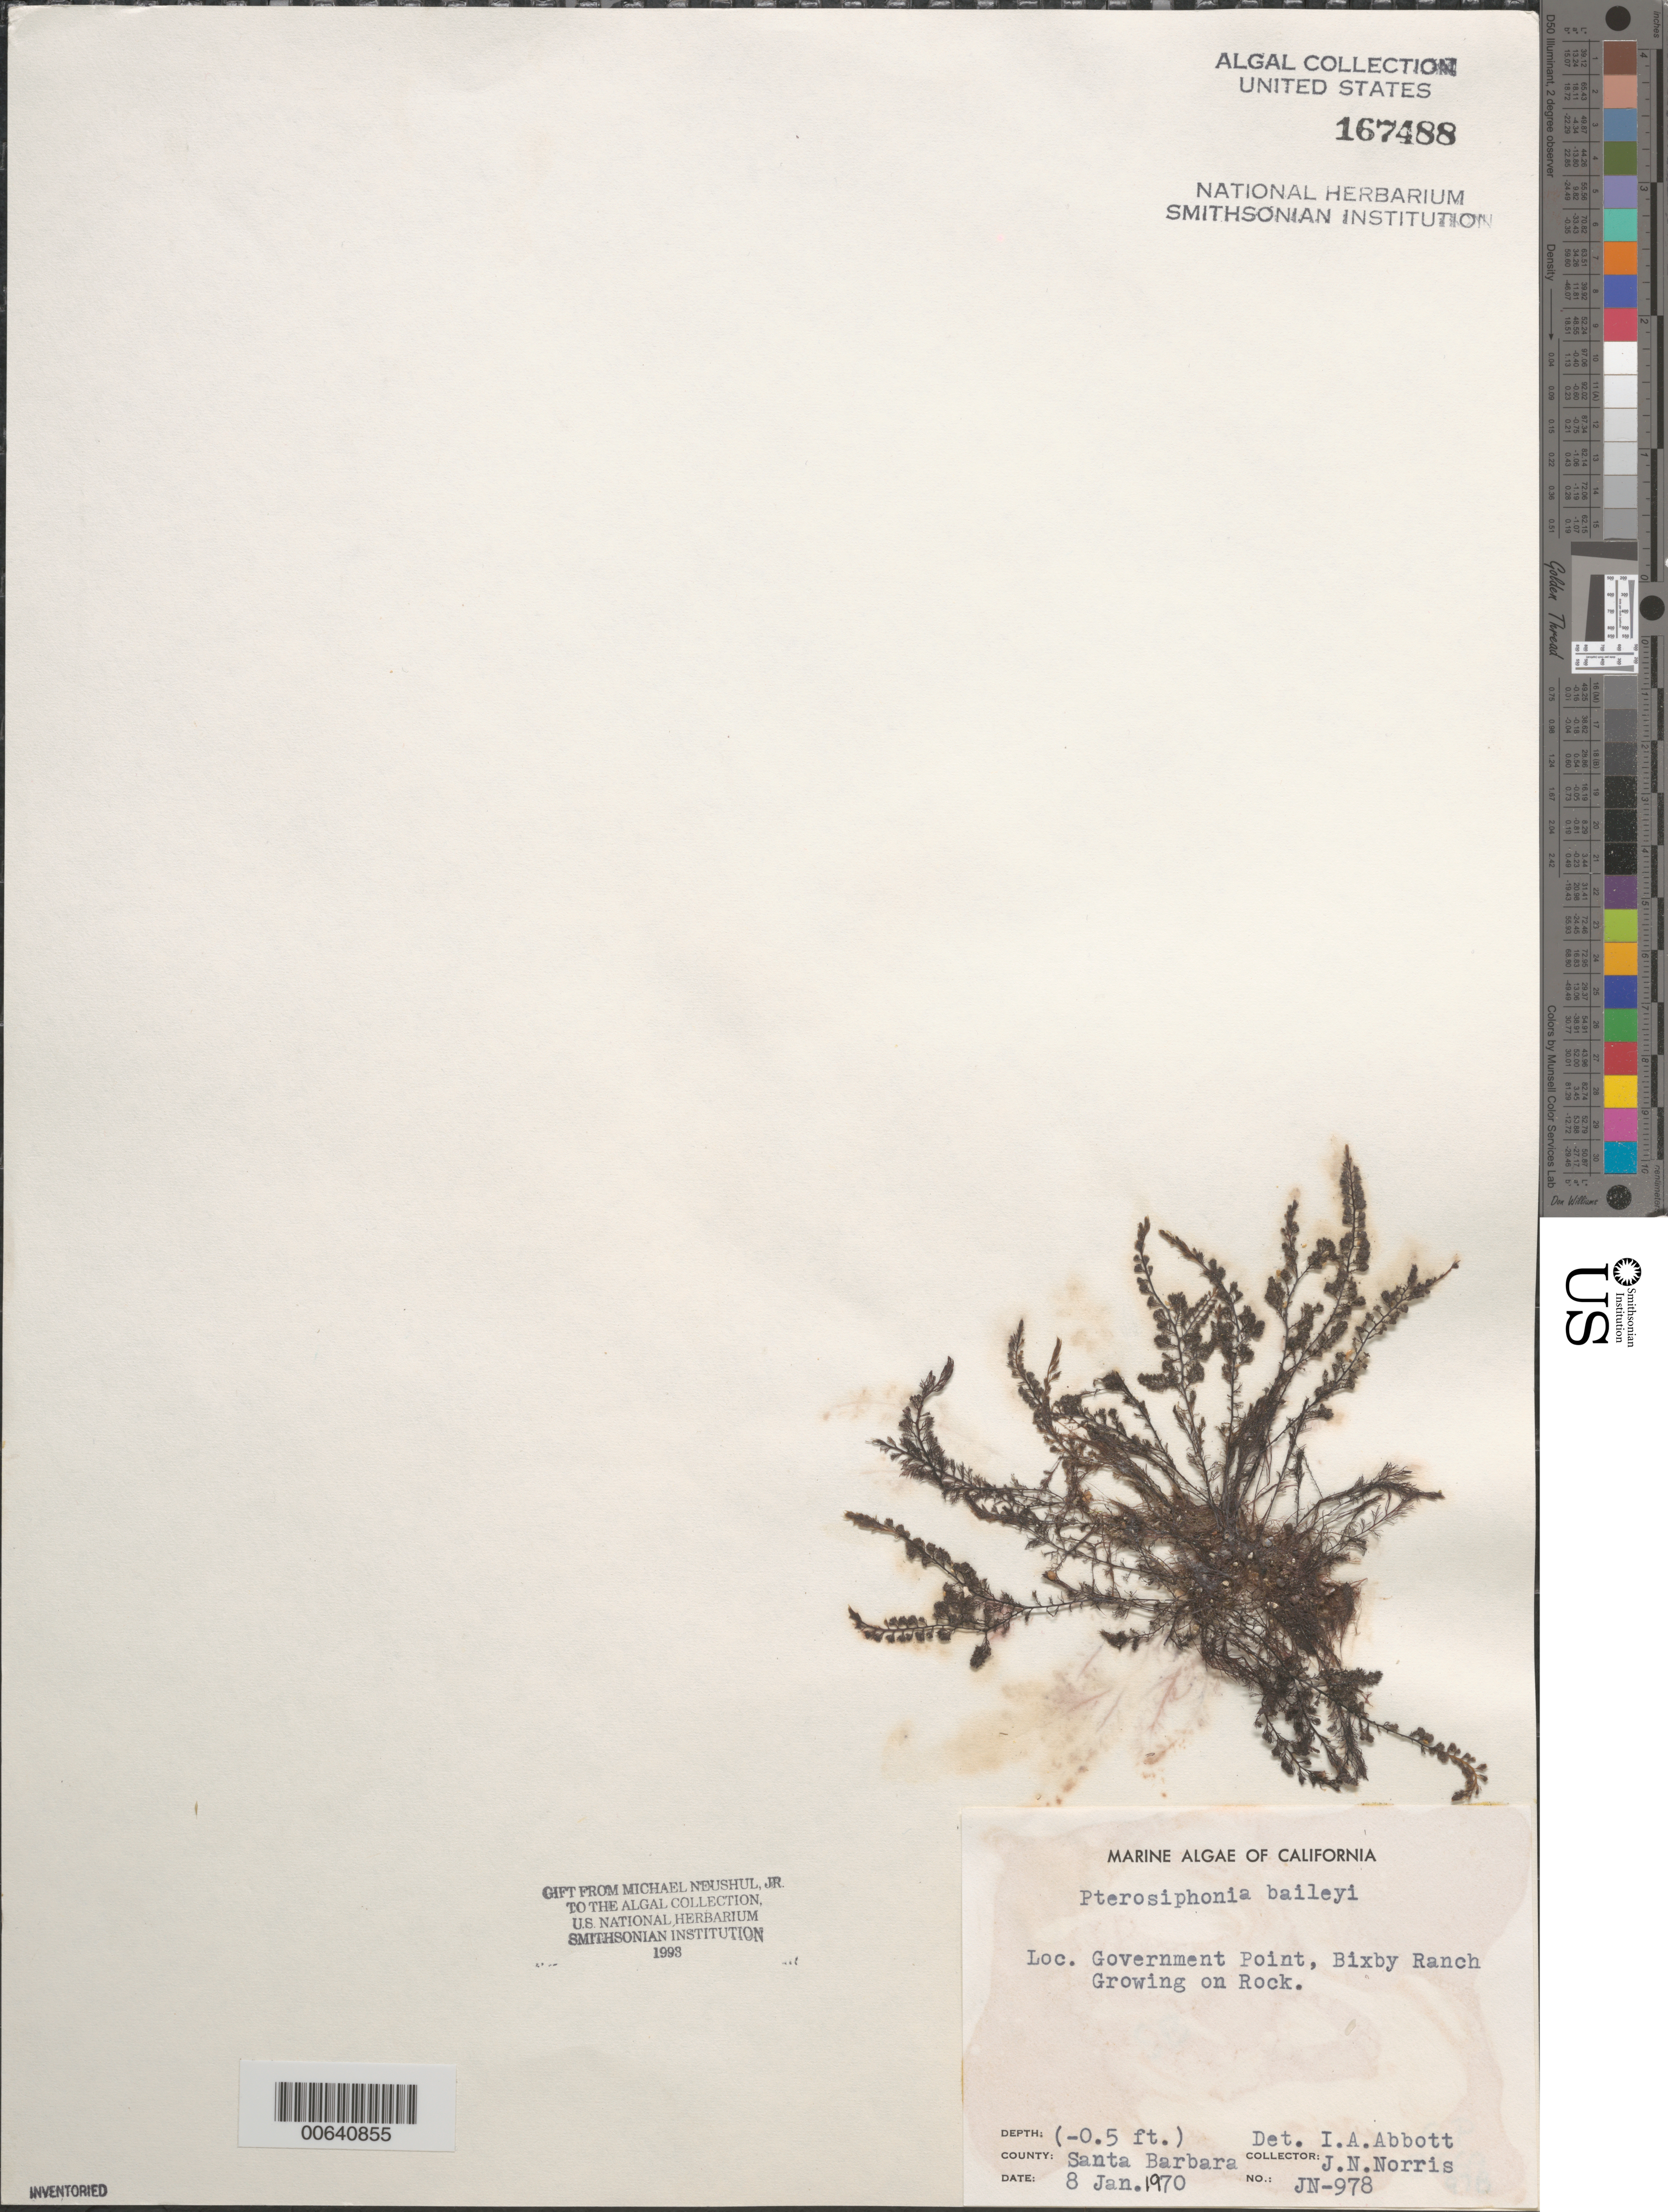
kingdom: Plantae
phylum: Rhodophyta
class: Florideophyceae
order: Ceramiales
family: Rhodomelaceae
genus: Symphyocladiella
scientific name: Symphyocladiella baileyi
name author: (Harvey) D.E.Bustamante et al.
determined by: Algae name updating Project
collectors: J. N. Norris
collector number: JN-978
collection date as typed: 08 Jan 1970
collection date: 1970-01-08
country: United States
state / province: California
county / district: Santa Barbara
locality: Government Point, Bixby Ranch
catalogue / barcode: US 167488